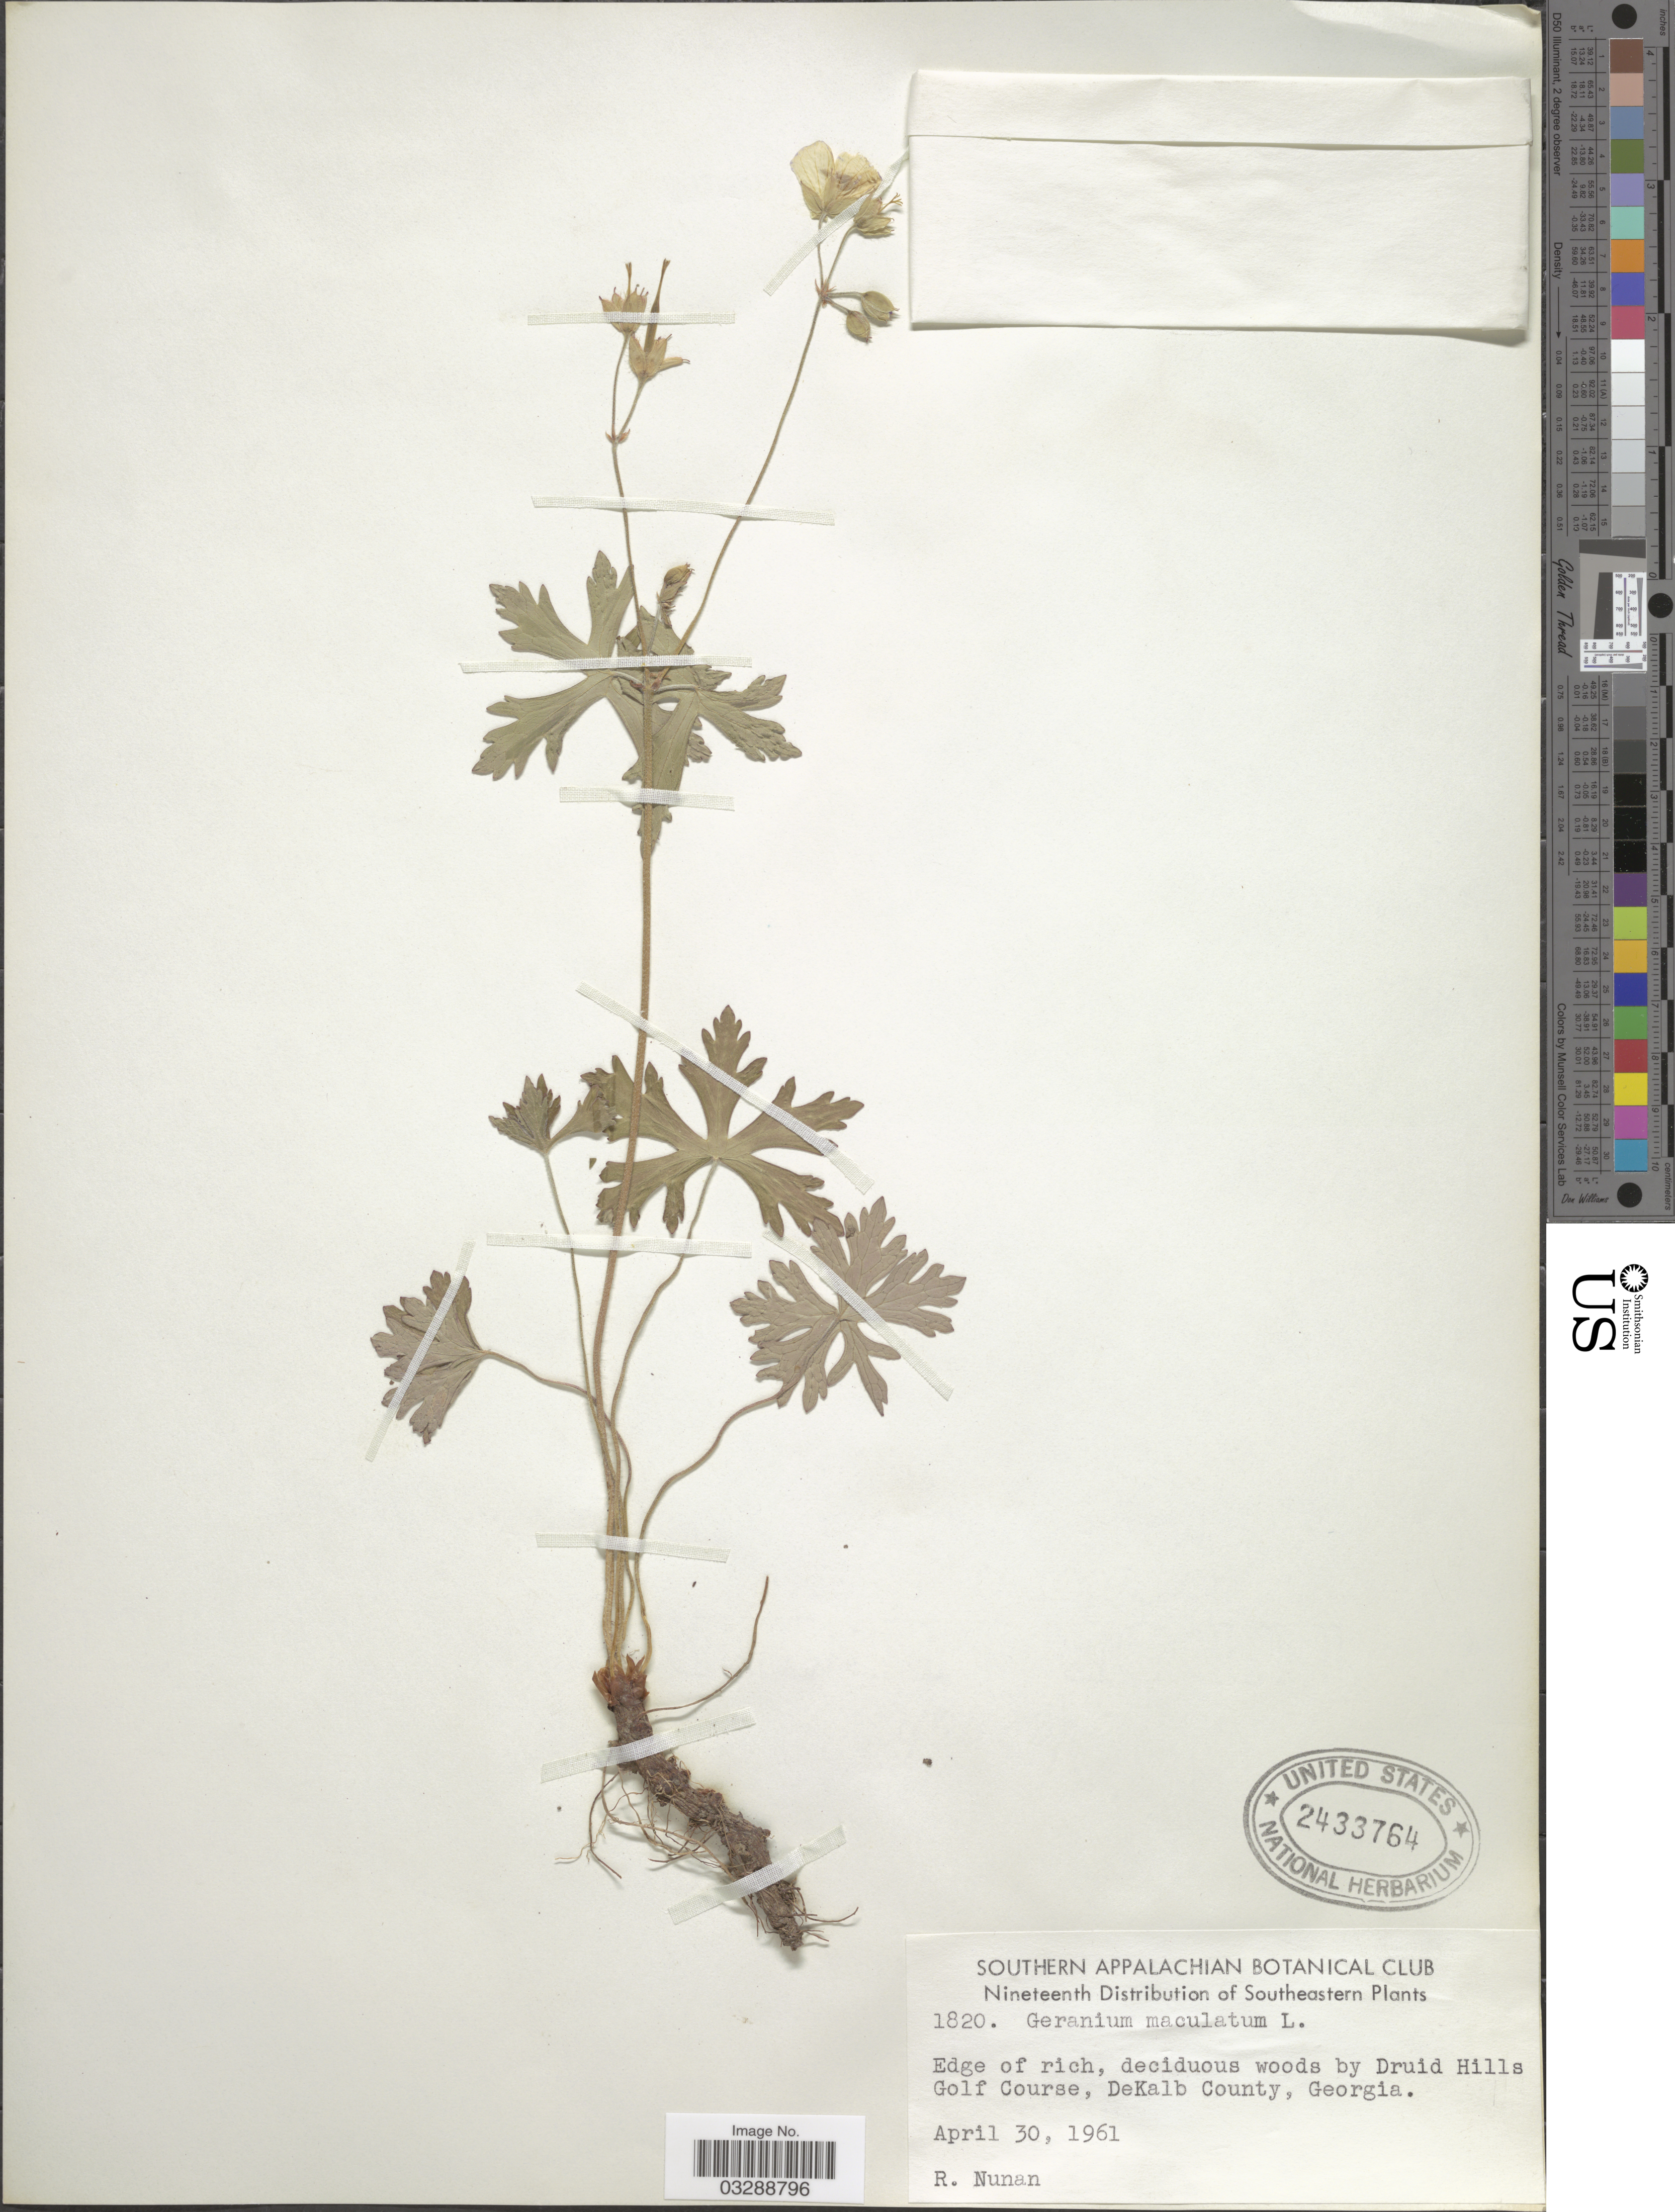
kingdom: Plantae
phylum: Tracheophyta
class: Magnoliopsida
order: Geraniales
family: Geraniaceae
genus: Geranium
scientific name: Geranium maculatum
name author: L.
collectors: R. Nunan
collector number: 1820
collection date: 1961-04-30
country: United States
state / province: Georgia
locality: Southeastern. Edge of rich, deciduous woods by Druid Hills Golf Course, DeKalb County.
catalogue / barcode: US 2433764